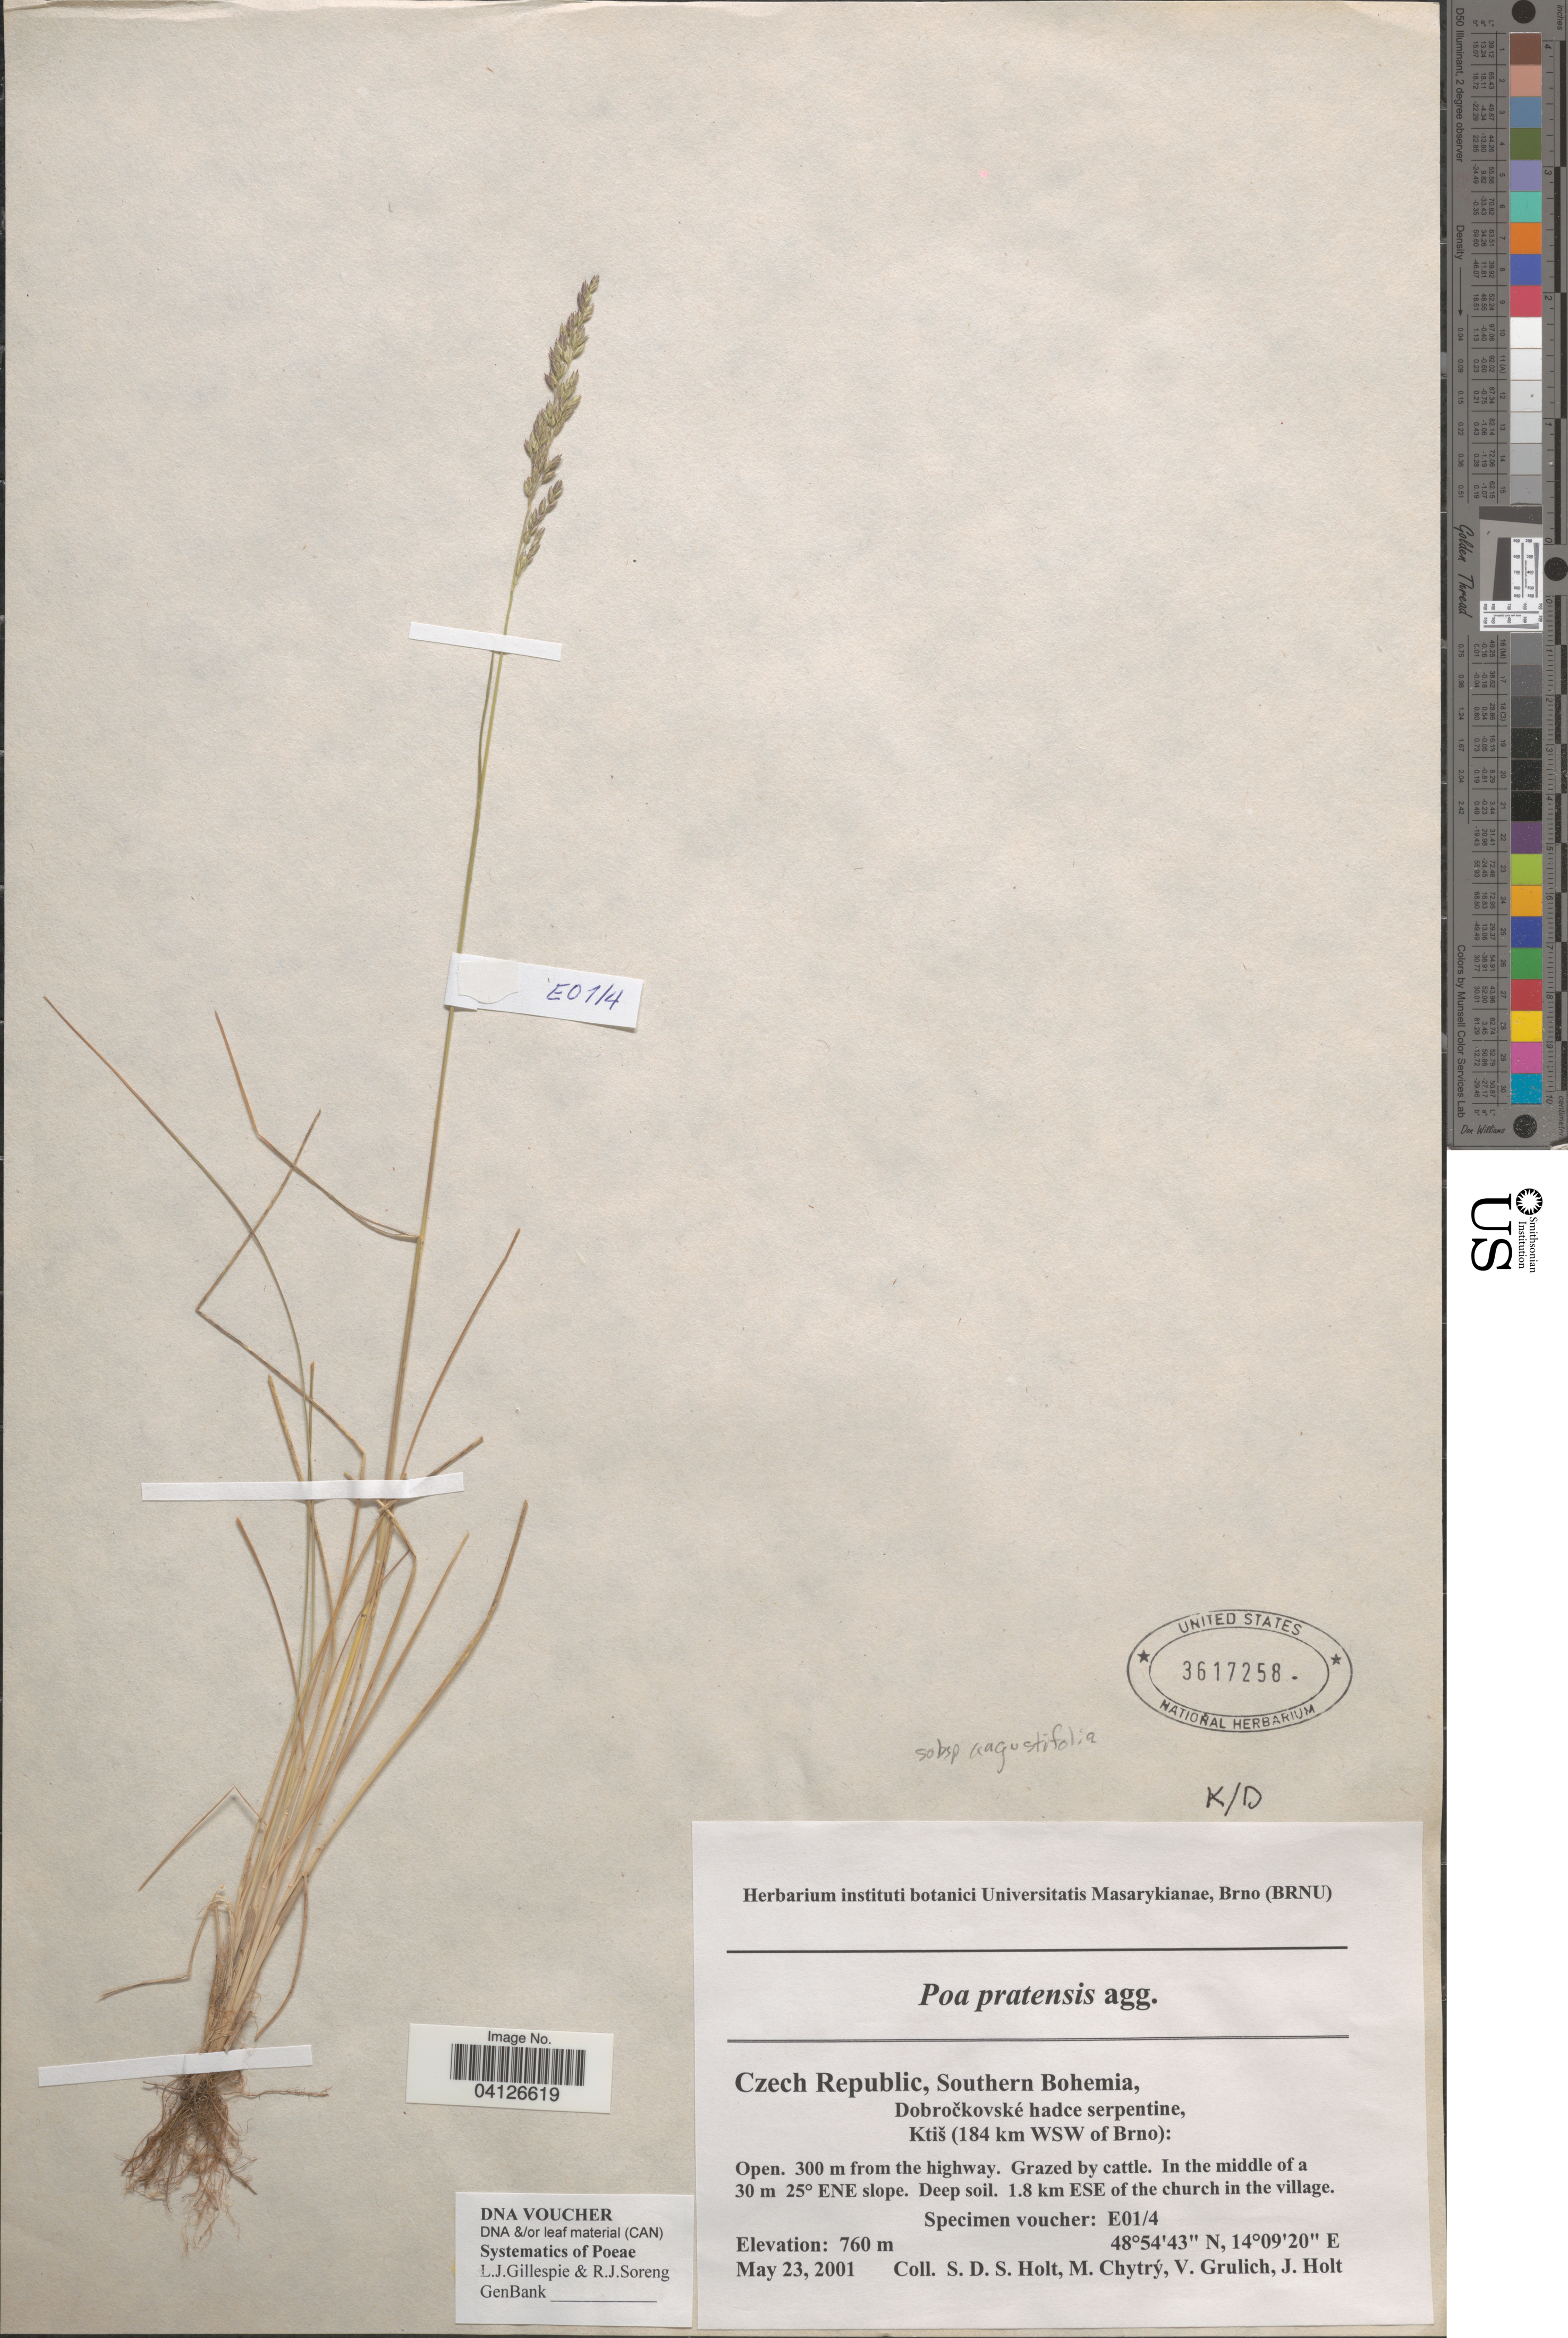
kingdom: Plantae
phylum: Tracheophyta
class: Liliopsida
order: Poales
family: Poaceae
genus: Poa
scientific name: Poa pratensis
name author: L.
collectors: S. Holt, M. Chytrý, V. Grulich & J. Holt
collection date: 2001-05-23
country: Czechia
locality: Southern Bohemia, Dobročkovské hadce serpentine, Ktiš (184 km WSW of Brno). In the middle of a 30 m 25° ENE slope. 1.8 km ESE of the church in the village.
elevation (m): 760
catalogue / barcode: US 3617258